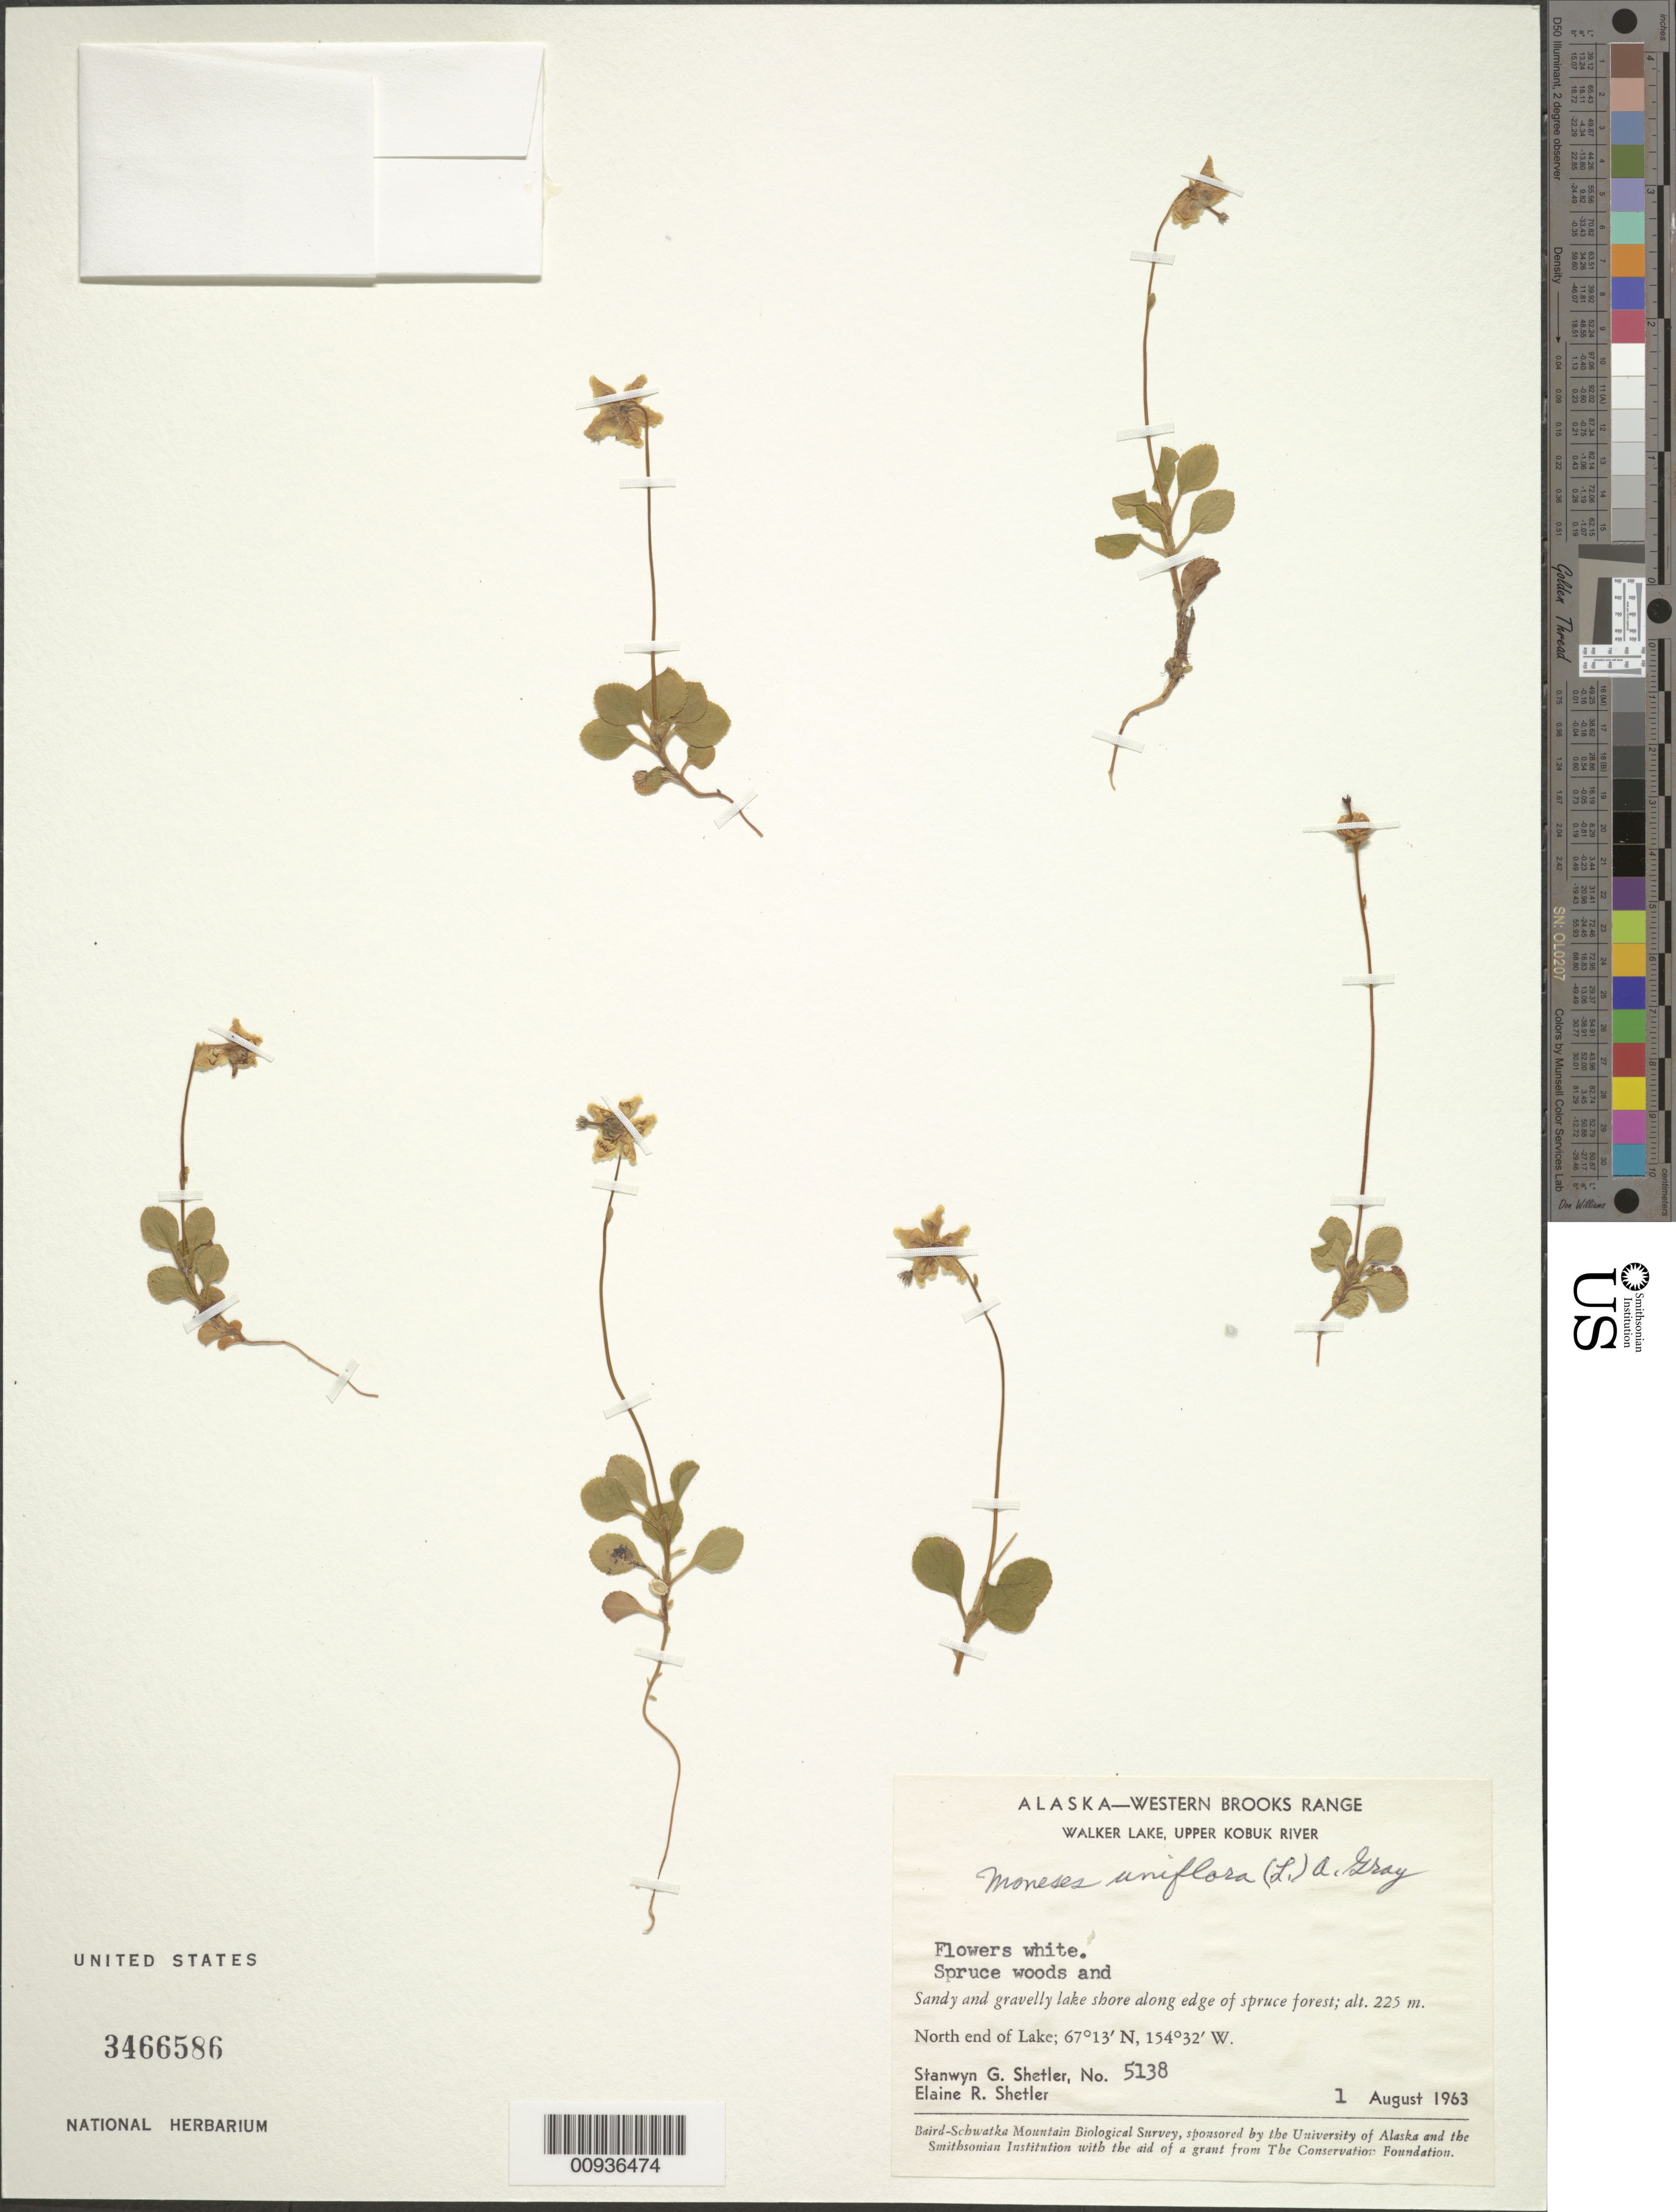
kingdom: Plantae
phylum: Tracheophyta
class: Magnoliopsida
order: Ericales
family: Ericaceae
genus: Moneses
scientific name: Moneses uniflora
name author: (L.) A. Gray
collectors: S. Shetler & E. R. Shetler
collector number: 5138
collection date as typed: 01 Aug 1963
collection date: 1963-08-01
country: United States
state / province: Alaska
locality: North end of Walker Lake. Western Brooks Range, Upper Kobuk River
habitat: Sandy and gravelly lake shore along edge of spruce forest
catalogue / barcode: US 3466586